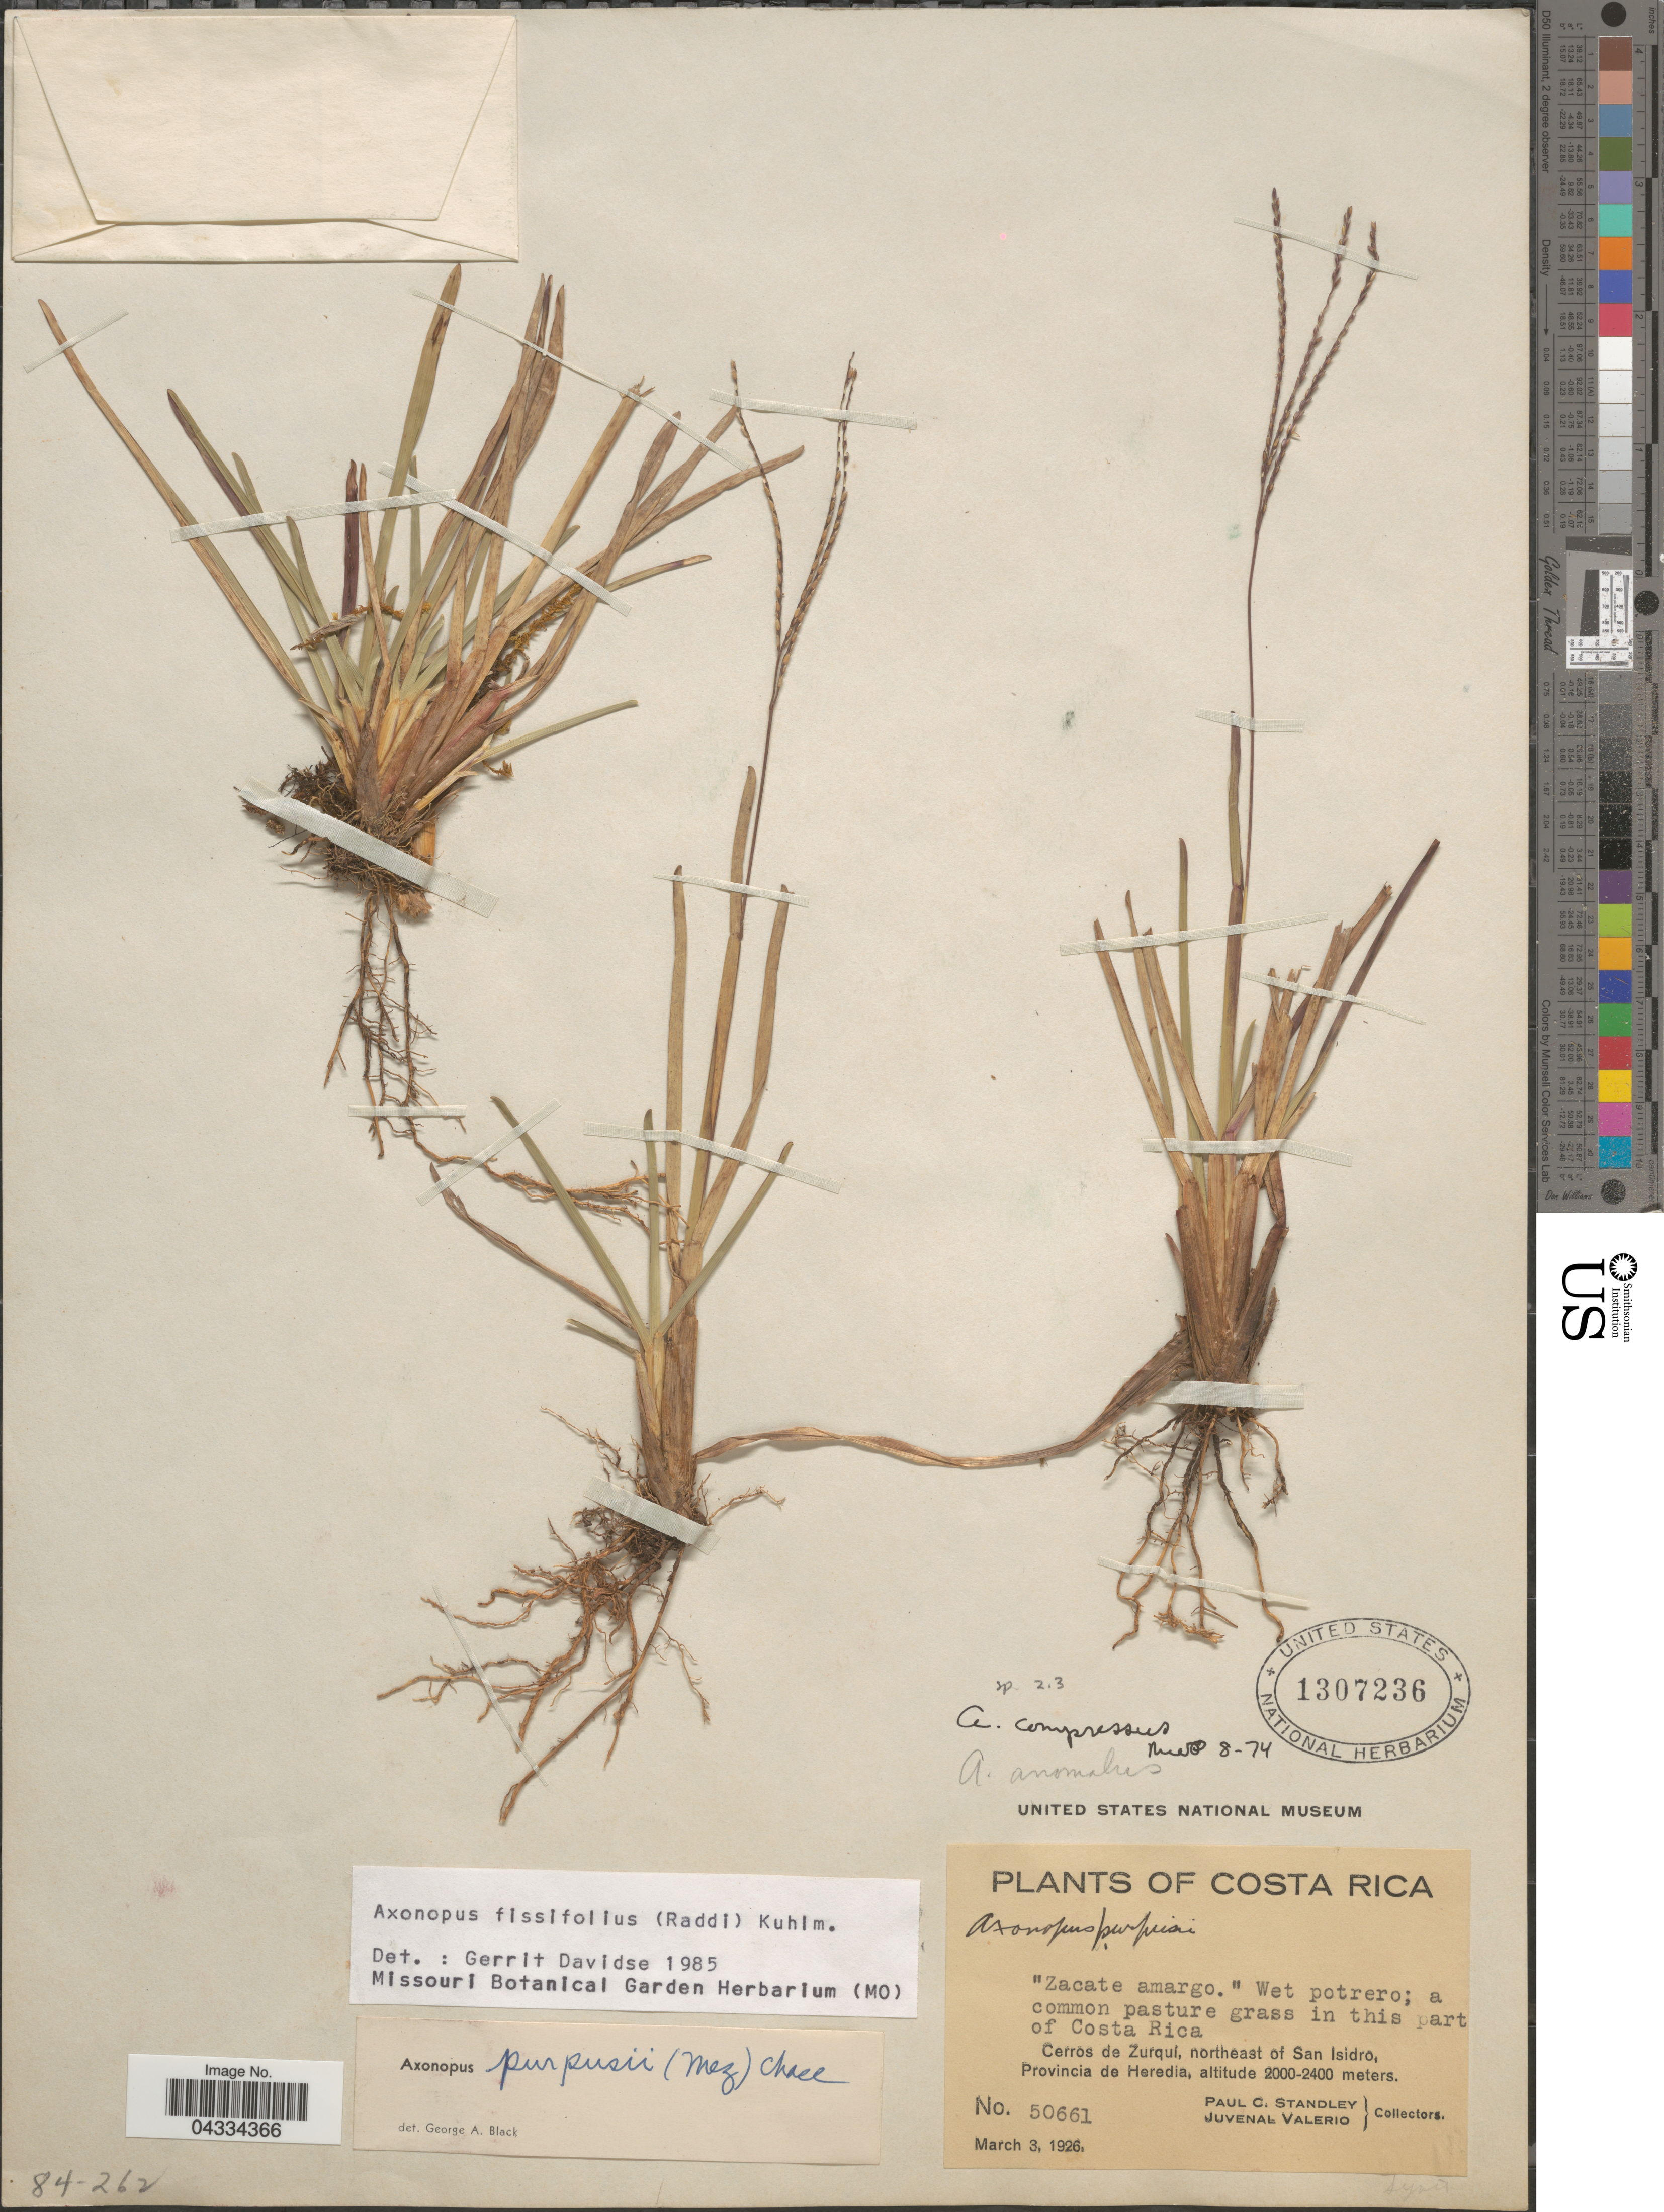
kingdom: Plantae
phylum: Tracheophyta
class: Liliopsida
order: Poales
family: Poaceae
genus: Axonopus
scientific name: Axonopus fissifolius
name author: (Raddi) Kuhlm.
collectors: P. C. Standley & J. Valerio R.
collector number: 50661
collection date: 1926-03-03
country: Costa Rica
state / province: Heredia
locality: Cerros de Zurqui, northeast of San Isidro.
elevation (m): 2000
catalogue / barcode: US 1307236